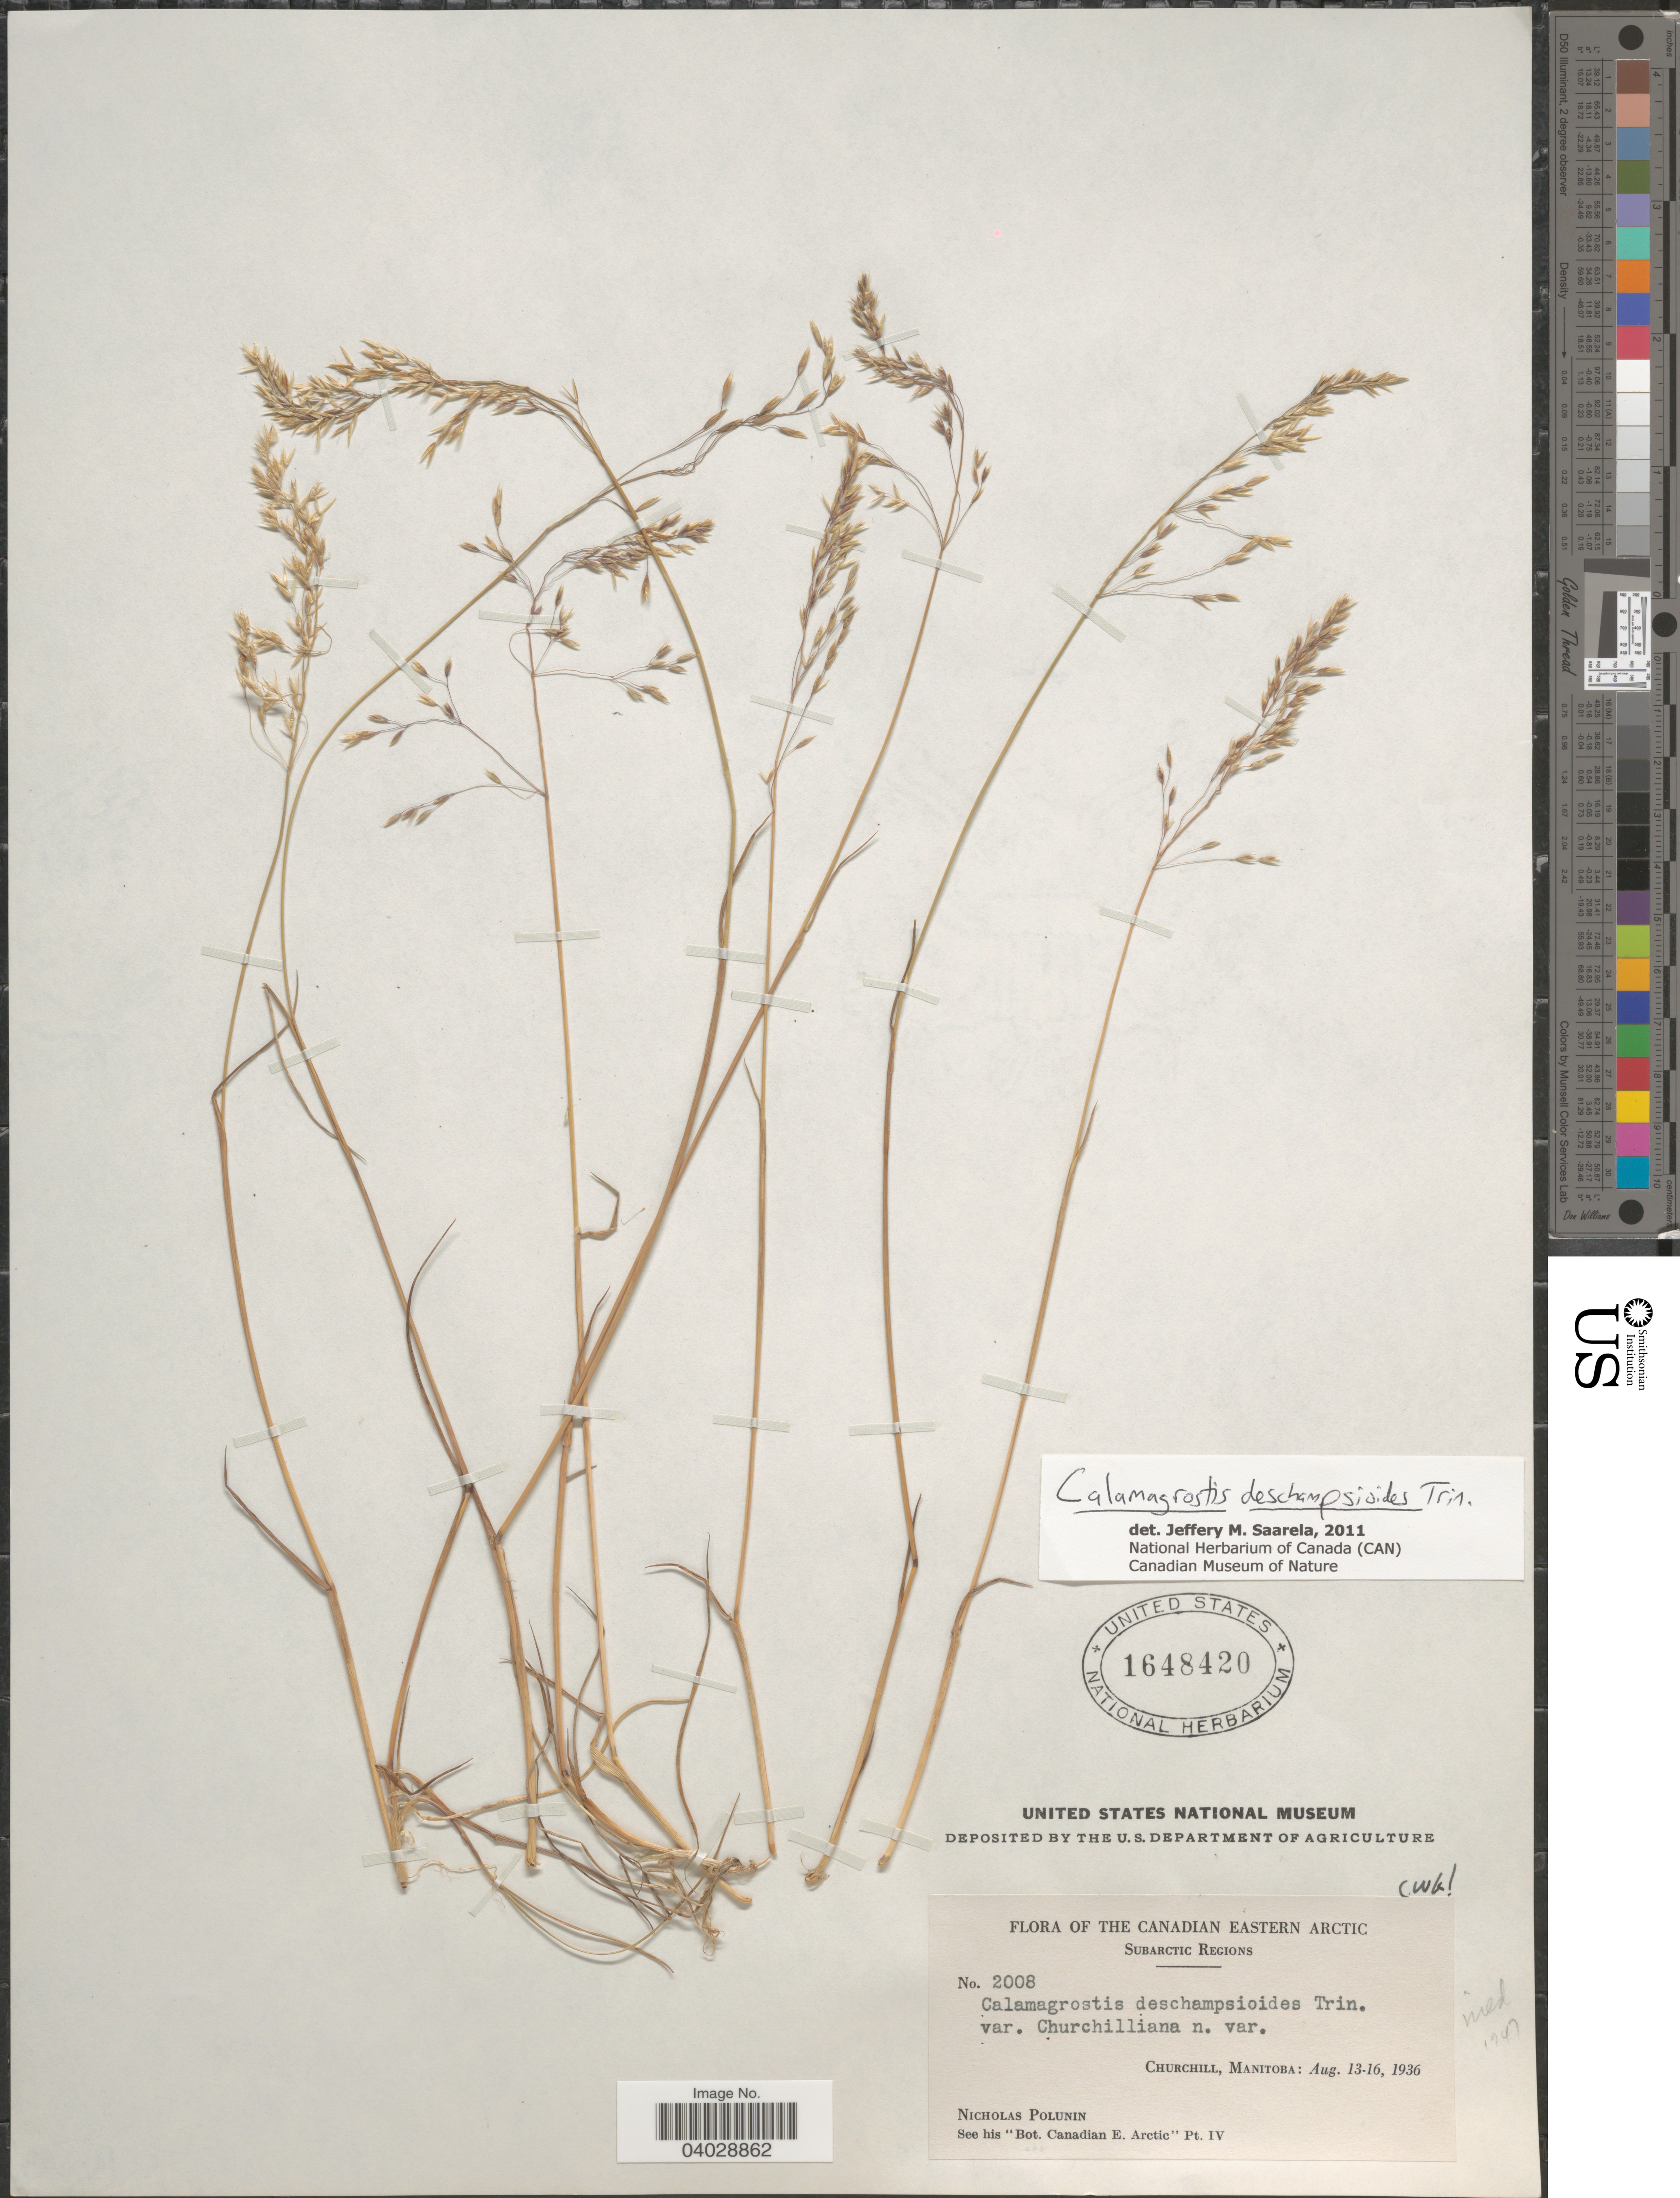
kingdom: Plantae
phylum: Tracheophyta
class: Liliopsida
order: Poales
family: Poaceae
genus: Calamagrostis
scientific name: Calamagrostis deschampsioides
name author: Trin.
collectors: N. V. Polunin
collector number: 2008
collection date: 1936-08-13/1936-08-16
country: Canada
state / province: Manitoba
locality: Canadian Eastern Arctic. Subarctic Regions. Churchill.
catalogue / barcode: US 1648420